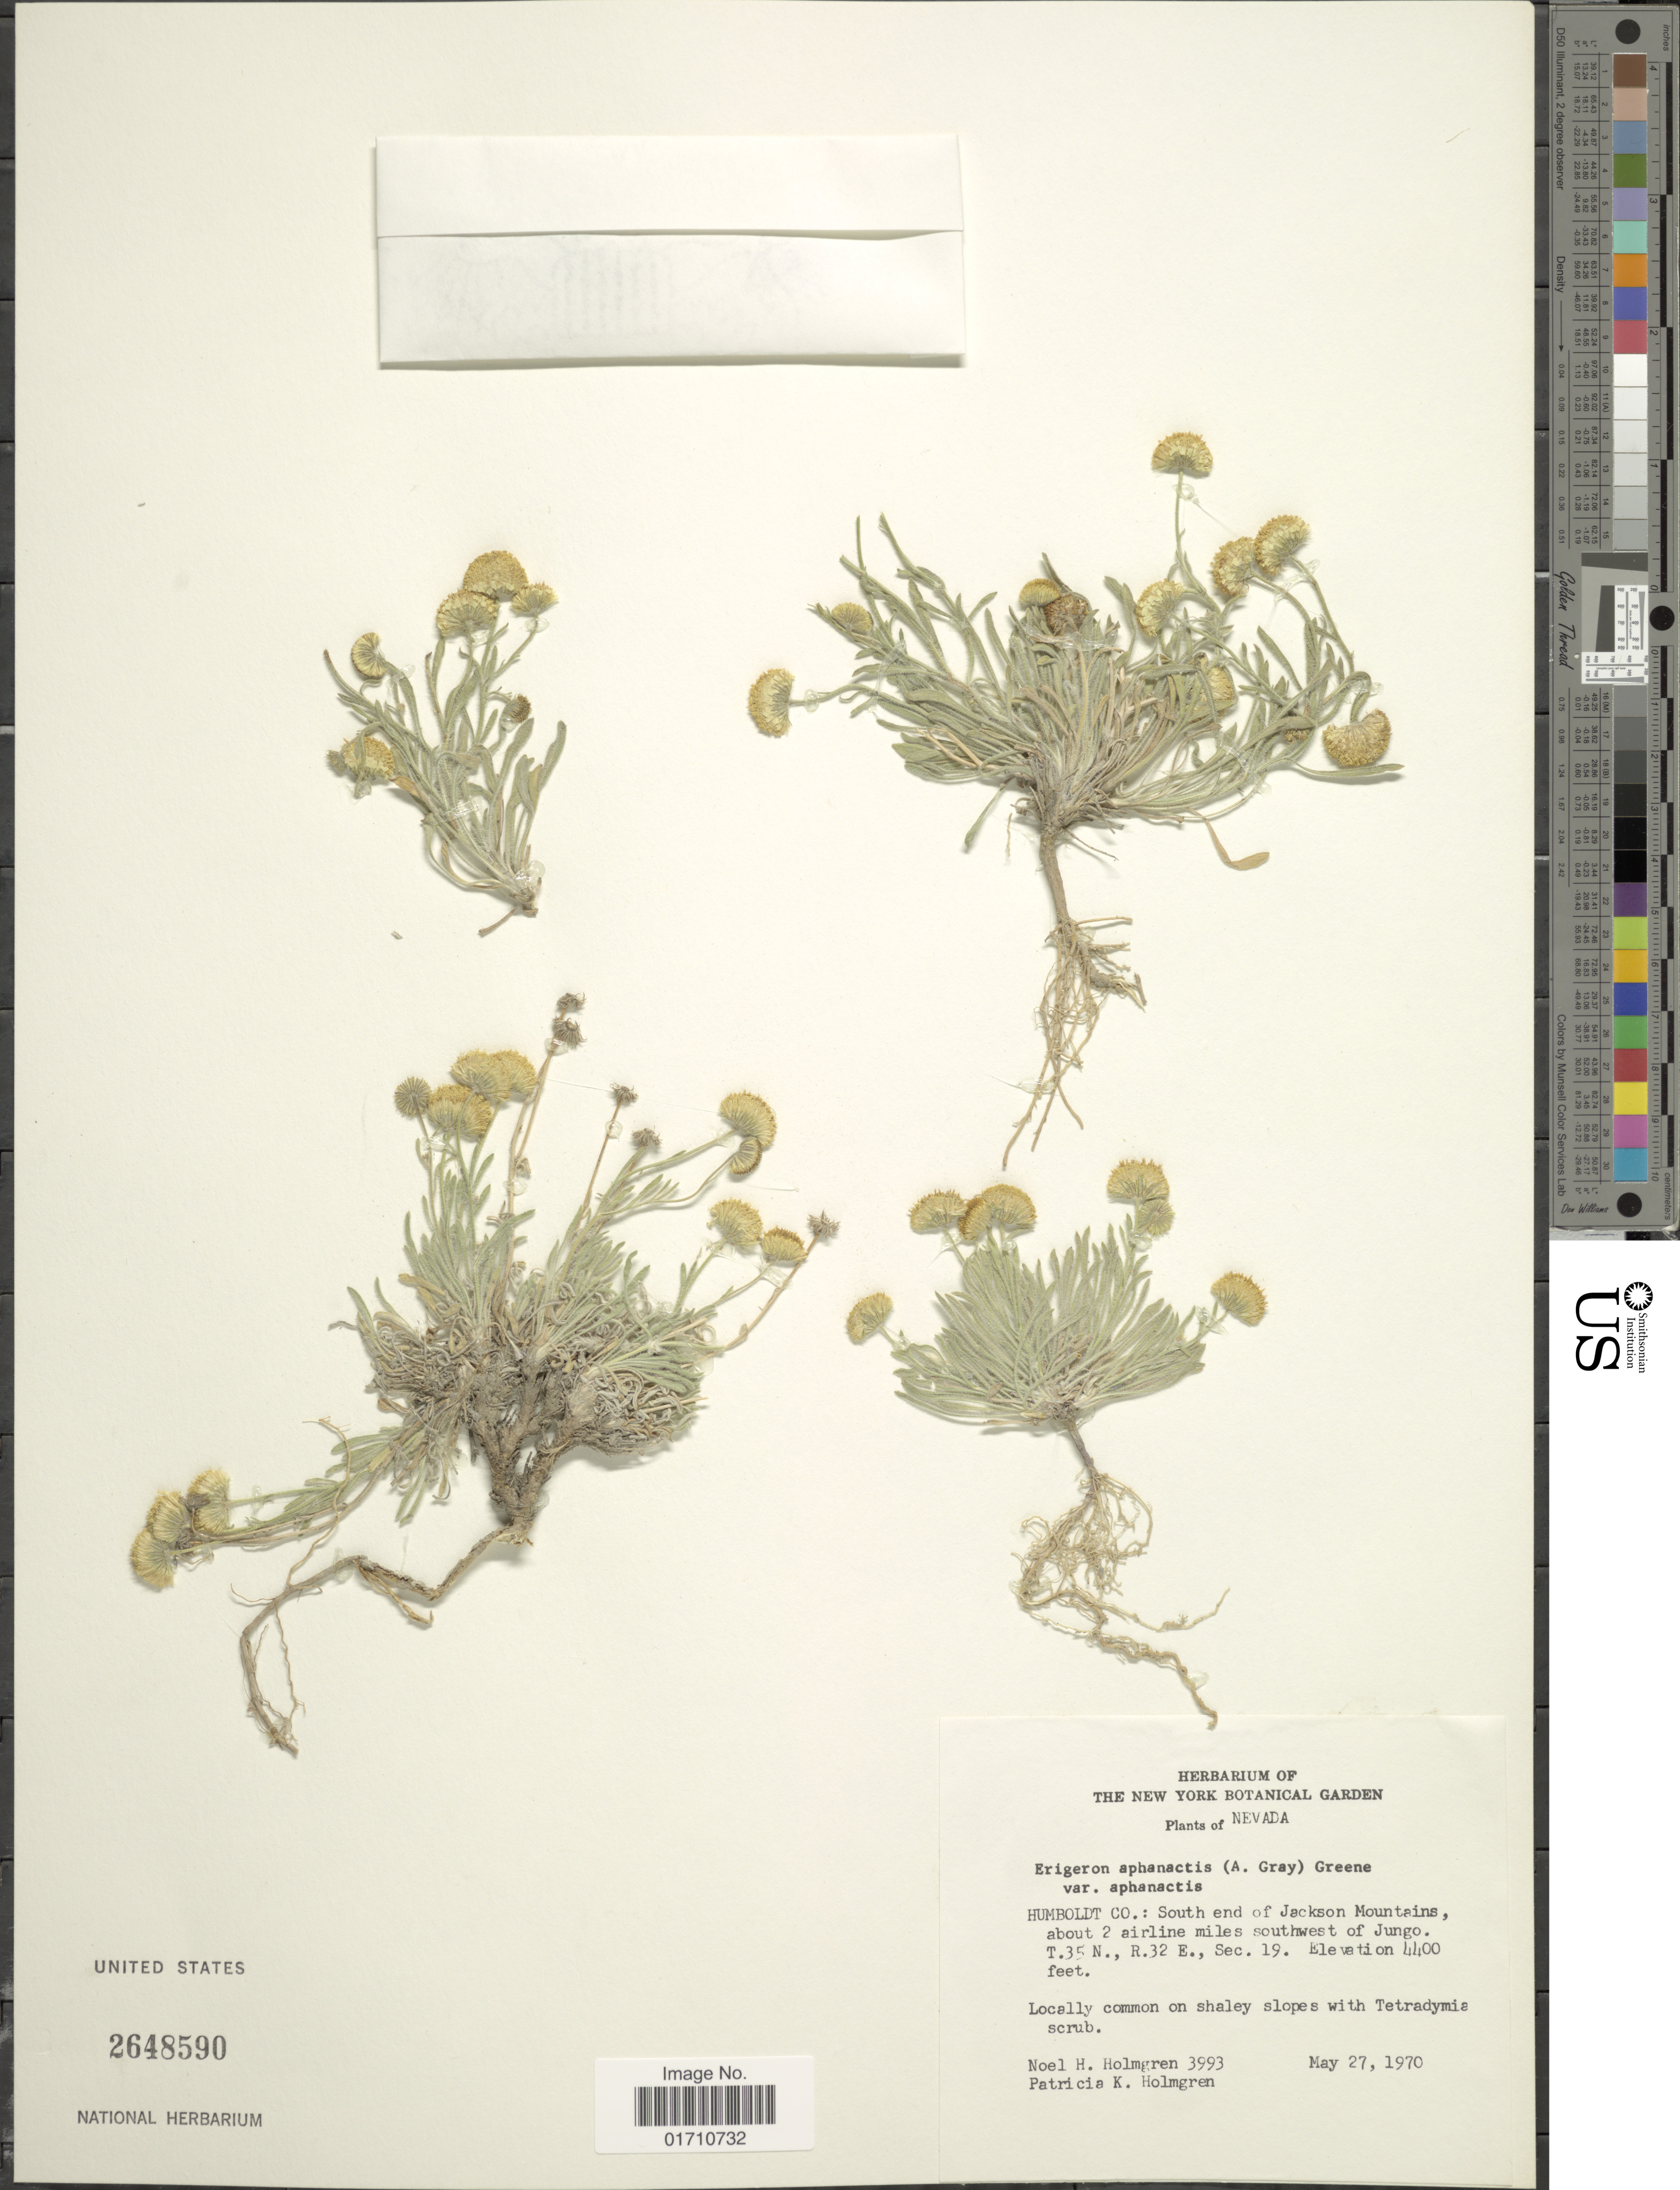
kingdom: Plantae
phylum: Tracheophyta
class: Magnoliopsida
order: Asterales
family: Asteraceae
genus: Erigeron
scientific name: Erigeron aphanactis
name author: (A. Gray) Greene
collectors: N. H. Holmgren & P. K. Holmgren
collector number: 3993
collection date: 1970-05-27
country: United States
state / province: Nevada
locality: Humboldt Co: South end of Jackson Mountains, about 2 airline miles southwest of Jungo. T.35 N., R.32 R., Sec. 19.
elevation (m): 1341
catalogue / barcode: US 2648590